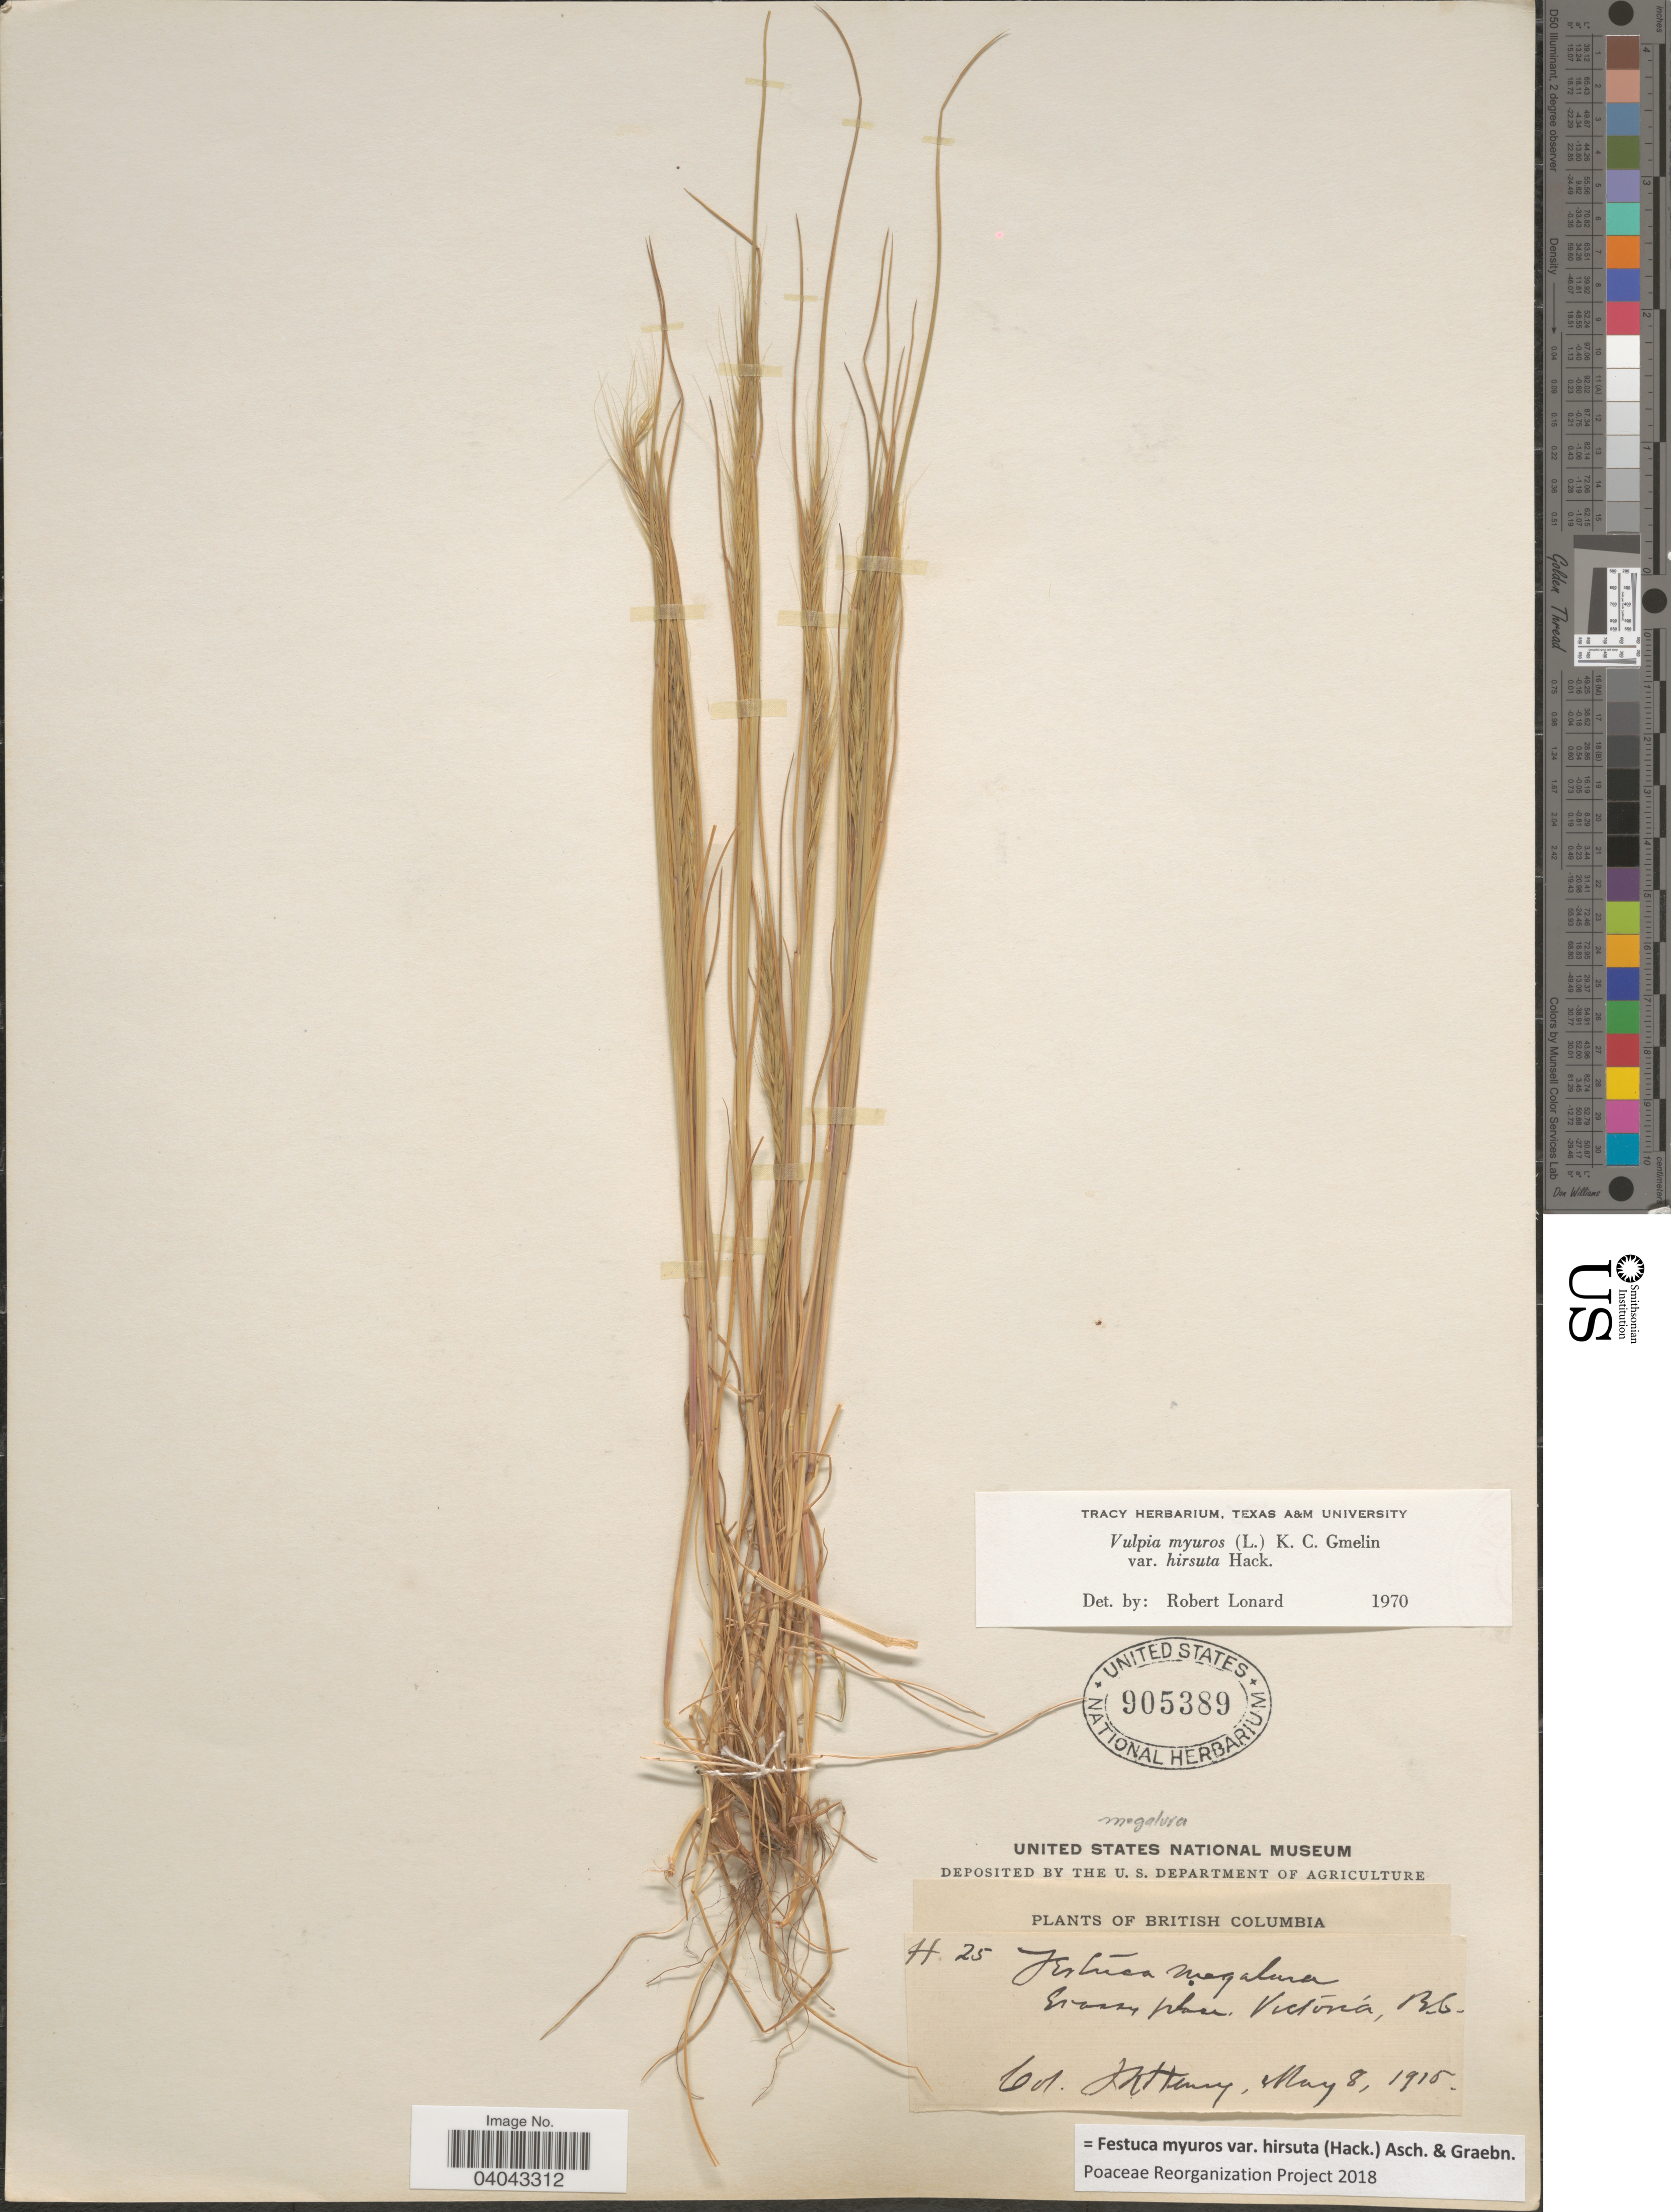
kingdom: Plantae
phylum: Tracheophyta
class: Liliopsida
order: Poales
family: Poaceae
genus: Festuca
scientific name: Festuca myuros var. hirsuta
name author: (Hack.) Asch. & Graebn.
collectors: J. K. Henry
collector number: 25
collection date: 1915-05-08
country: Canada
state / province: British Columbia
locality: Grassy place. Victoria.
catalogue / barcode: US 905389